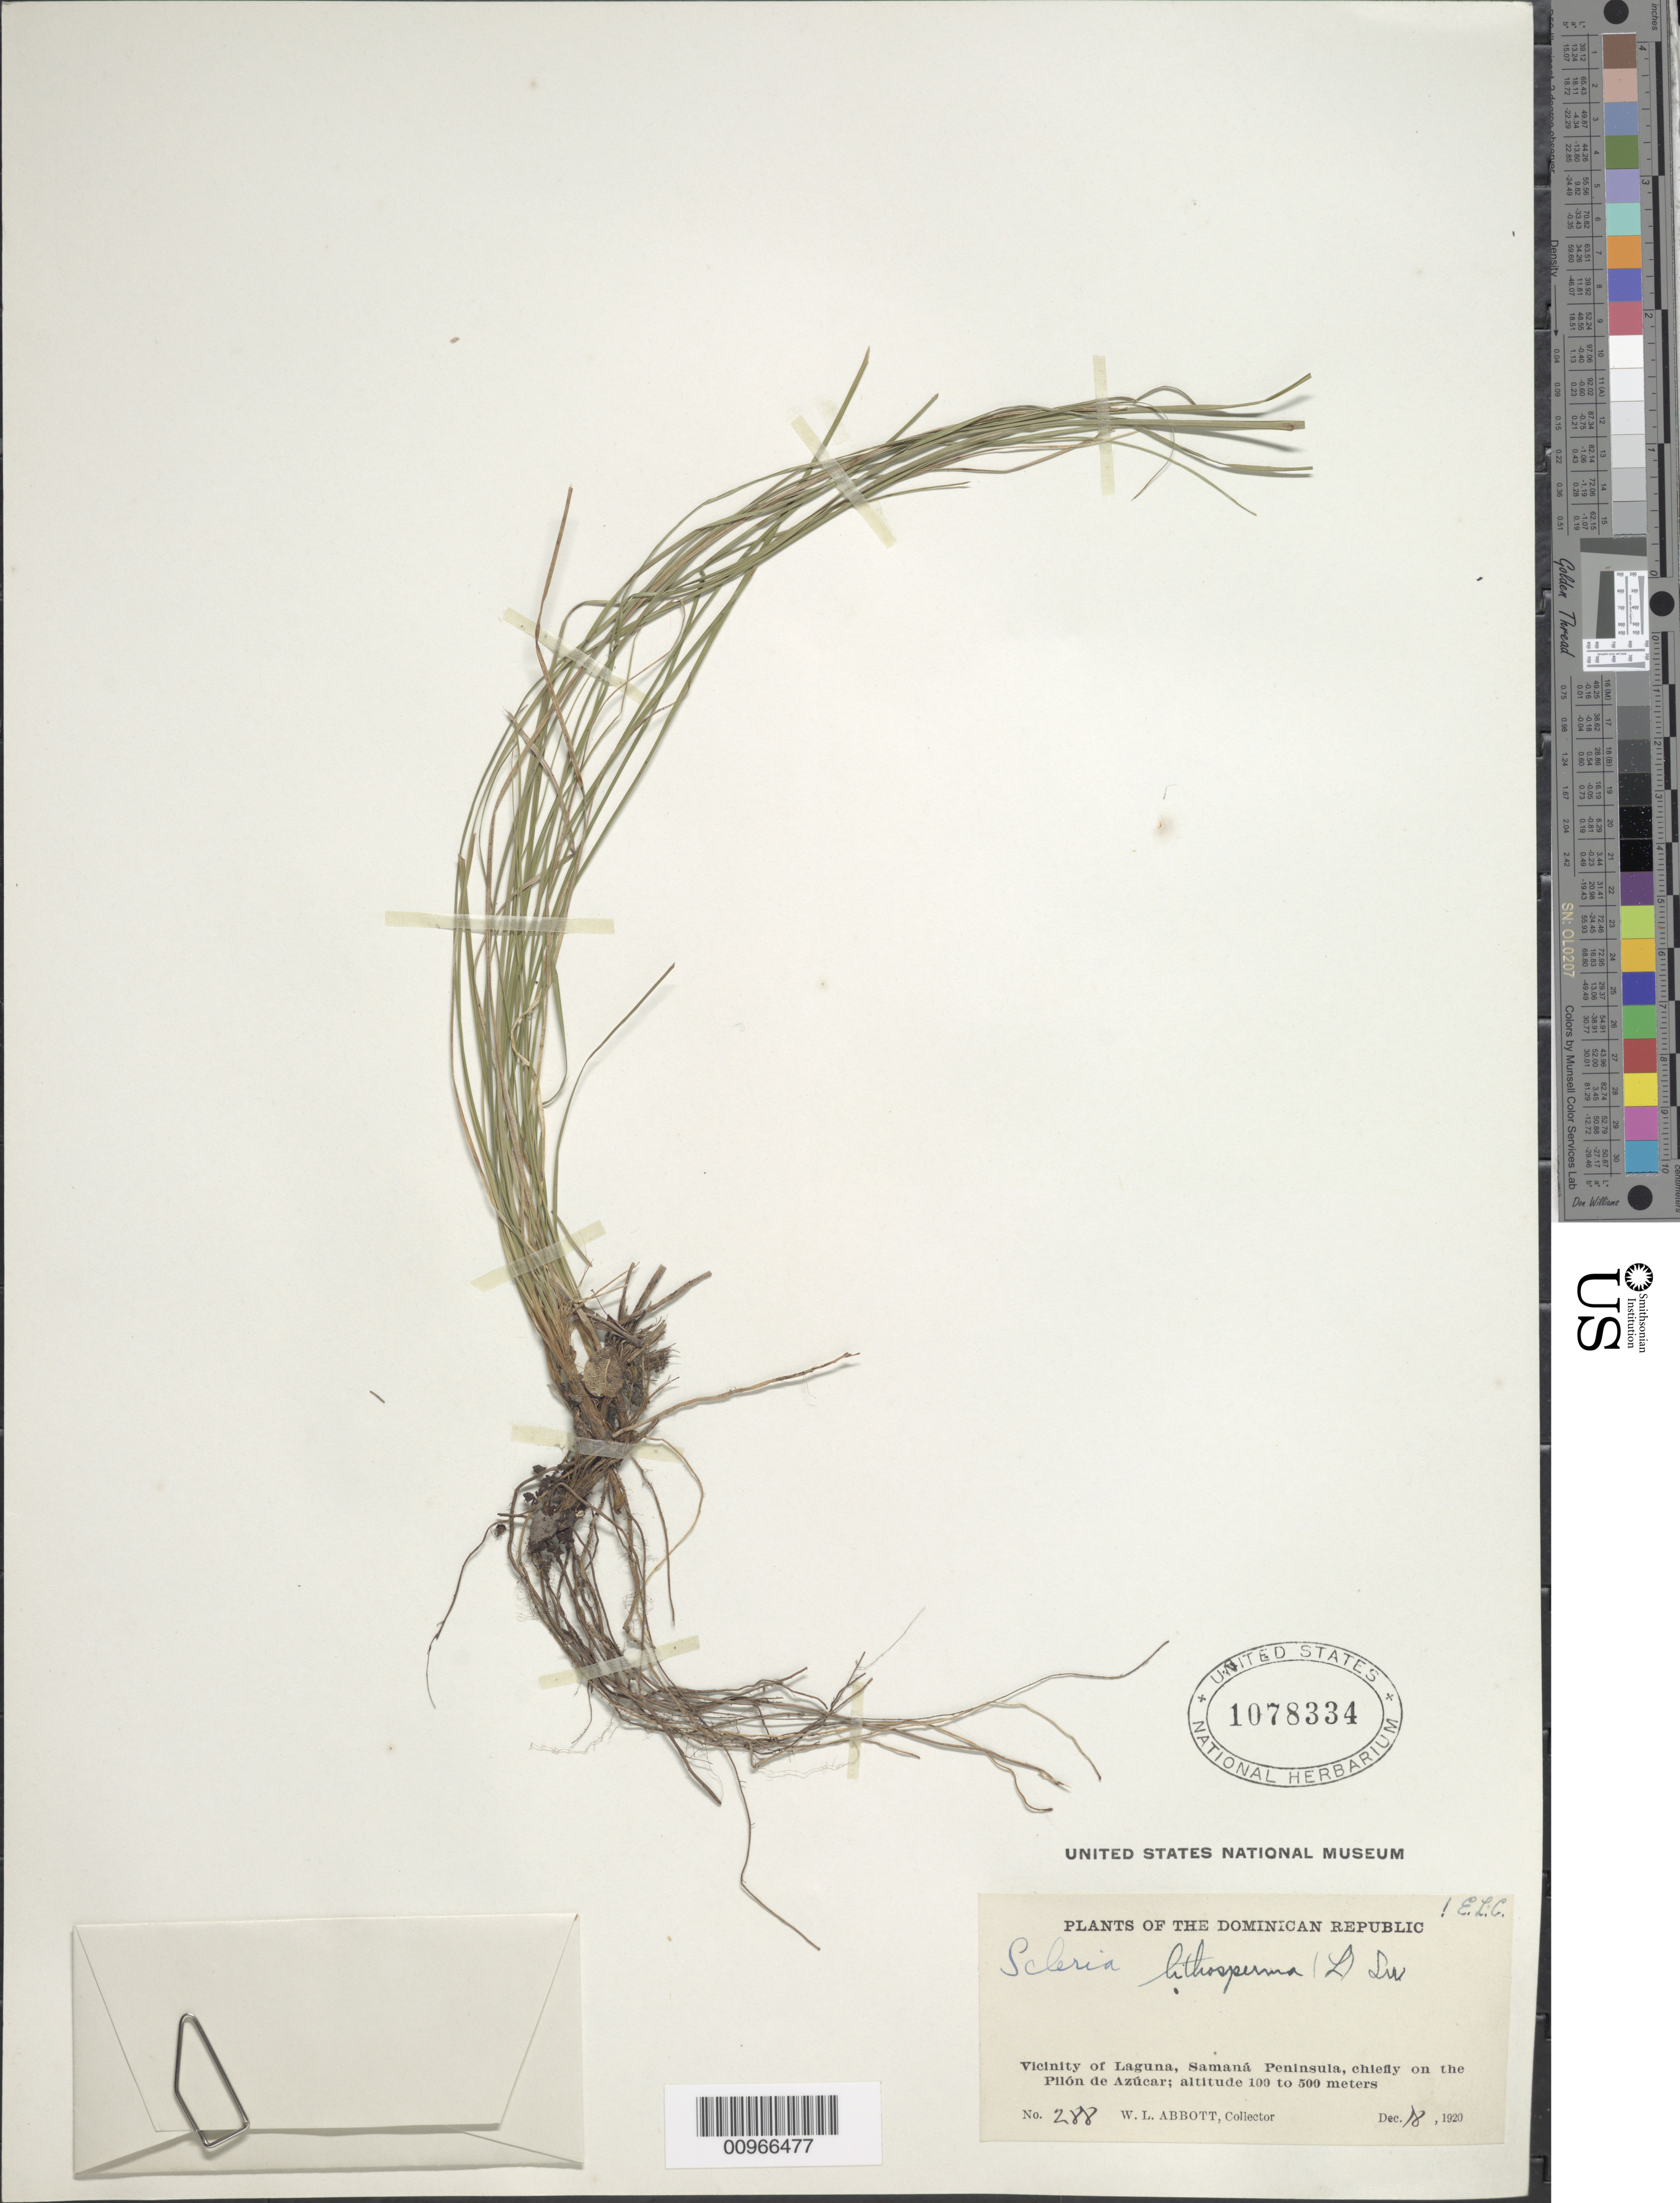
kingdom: Plantae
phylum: Tracheophyta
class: Liliopsida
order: Poales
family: Cyperaceae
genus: Scleria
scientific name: Scleria lithosperma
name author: (L.) Sw.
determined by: Core, E. L.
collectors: W. L. Abbott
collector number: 288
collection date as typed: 18 Dec 1920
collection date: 1920-12-18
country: Dominican Republic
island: Hispaniola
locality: Vicinity of Laguna, Samaná Peninsula, chiefly on the Pilón de Azúcar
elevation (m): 100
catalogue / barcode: US 1078334